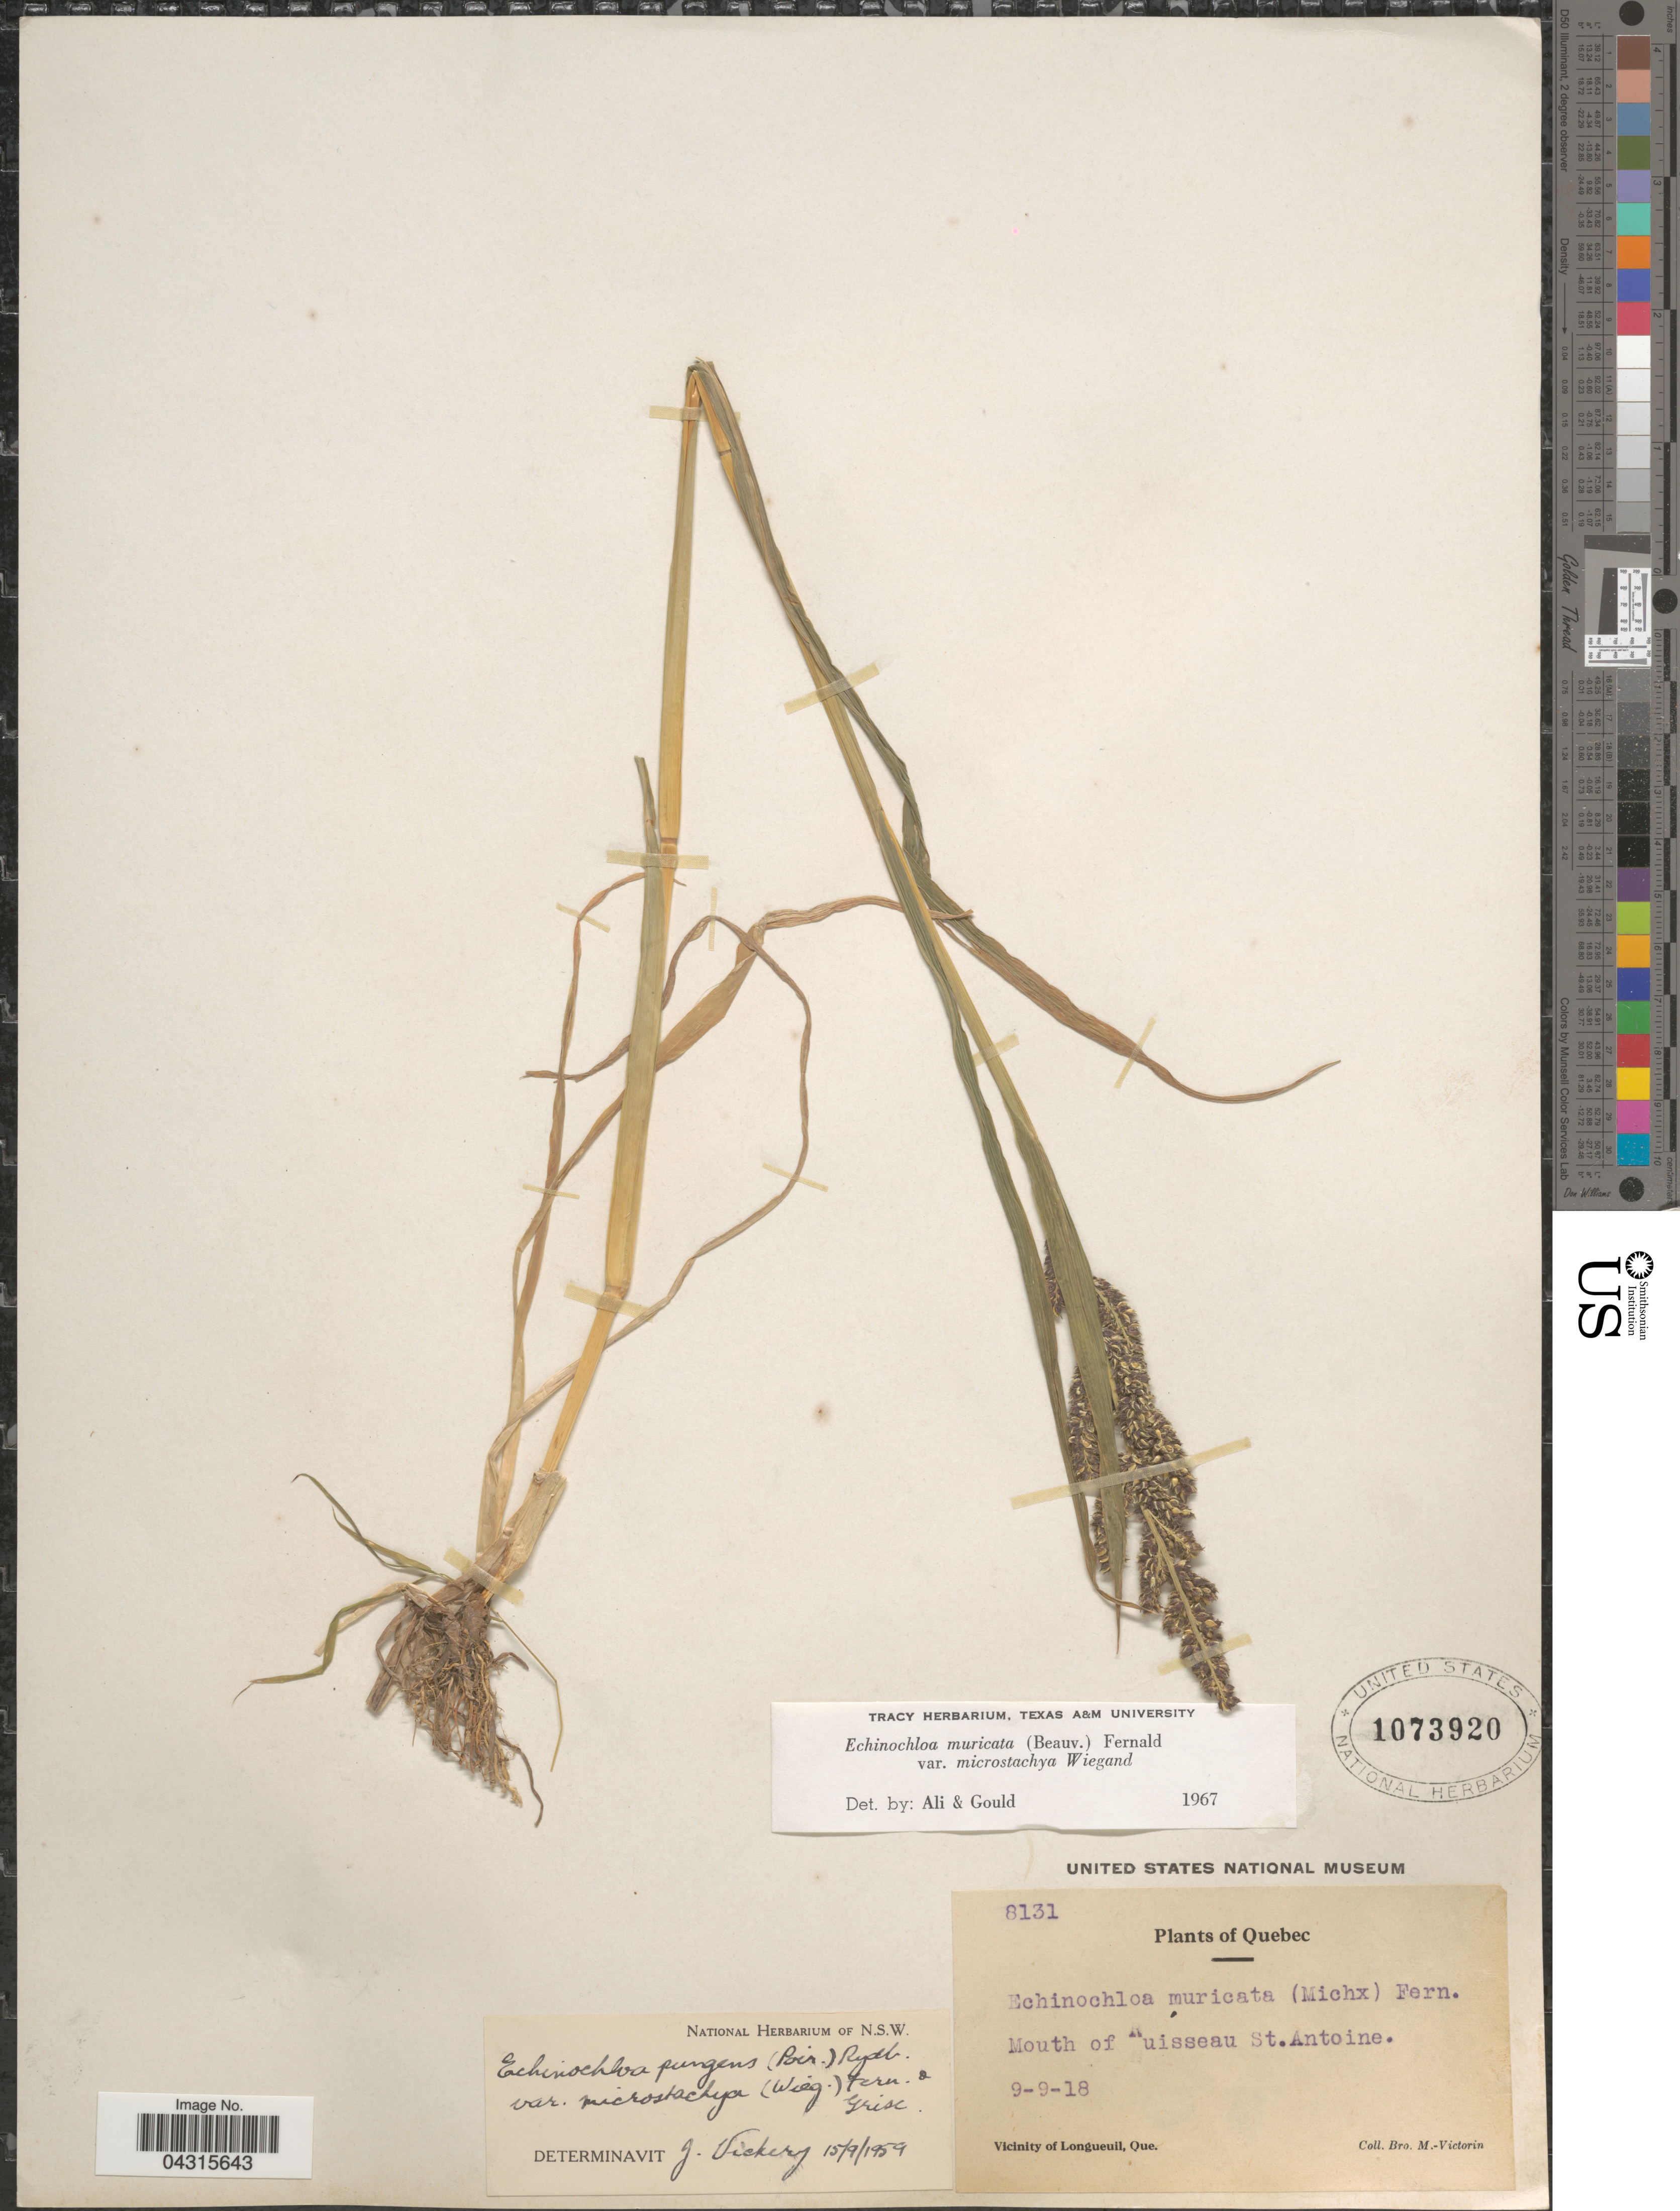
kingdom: Plantae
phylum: Tracheophyta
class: Liliopsida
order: Poales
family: Poaceae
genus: Echinochloa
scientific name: Echinochloa muricata var. microstachya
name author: Wiegand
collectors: Fr. Marie-Victorin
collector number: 8131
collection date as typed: Transcribed d/m/y: 9/9/18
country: Canada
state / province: Quebec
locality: Mouth of Ruisseau St. Antoine. Vicinity of Longueuil.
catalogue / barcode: US 1073920